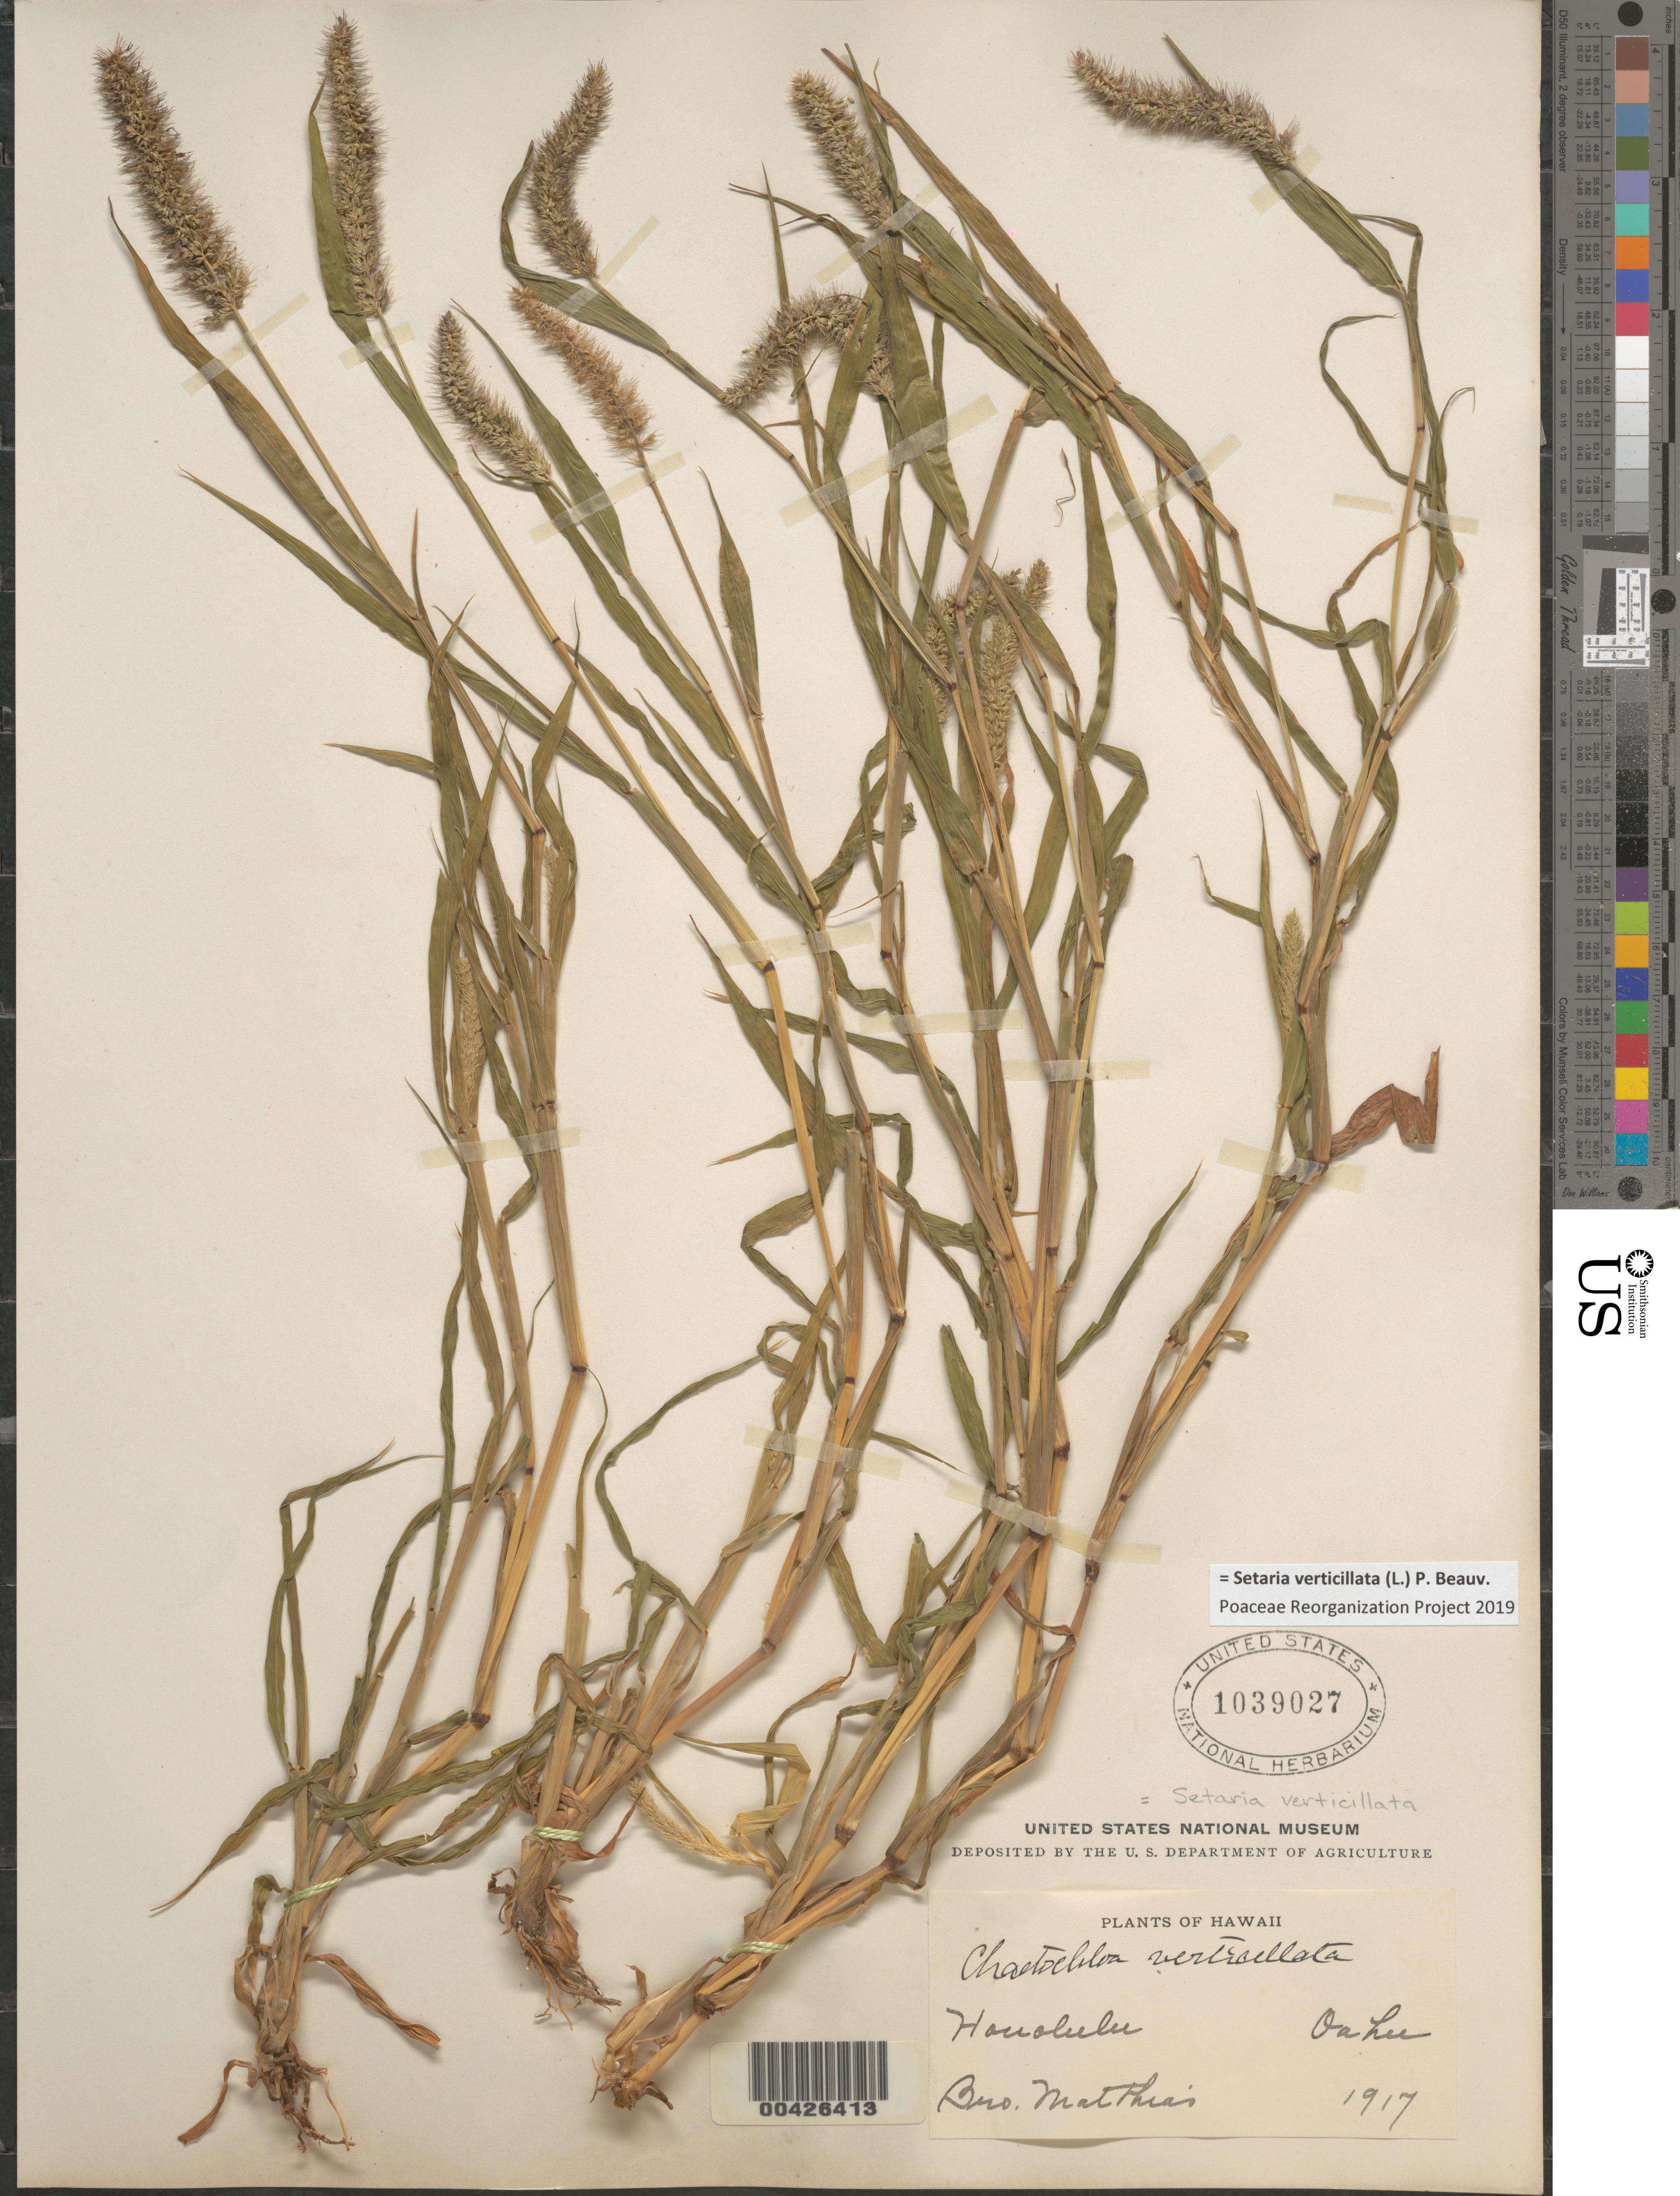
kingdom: Plantae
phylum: Tracheophyta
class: Liliopsida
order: Poales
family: Poaceae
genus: Setaria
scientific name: Setaria adhaerens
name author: (Forssk.) Chiov.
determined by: Wagner, W. L., (BOT), Smithsonian Institution - National Museum of Natural History (UNITED STATES)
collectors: B. Matthias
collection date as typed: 1917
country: United States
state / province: Hawaii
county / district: Honolulu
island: Oahu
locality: Honolulu, Oahu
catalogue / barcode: US 1039027